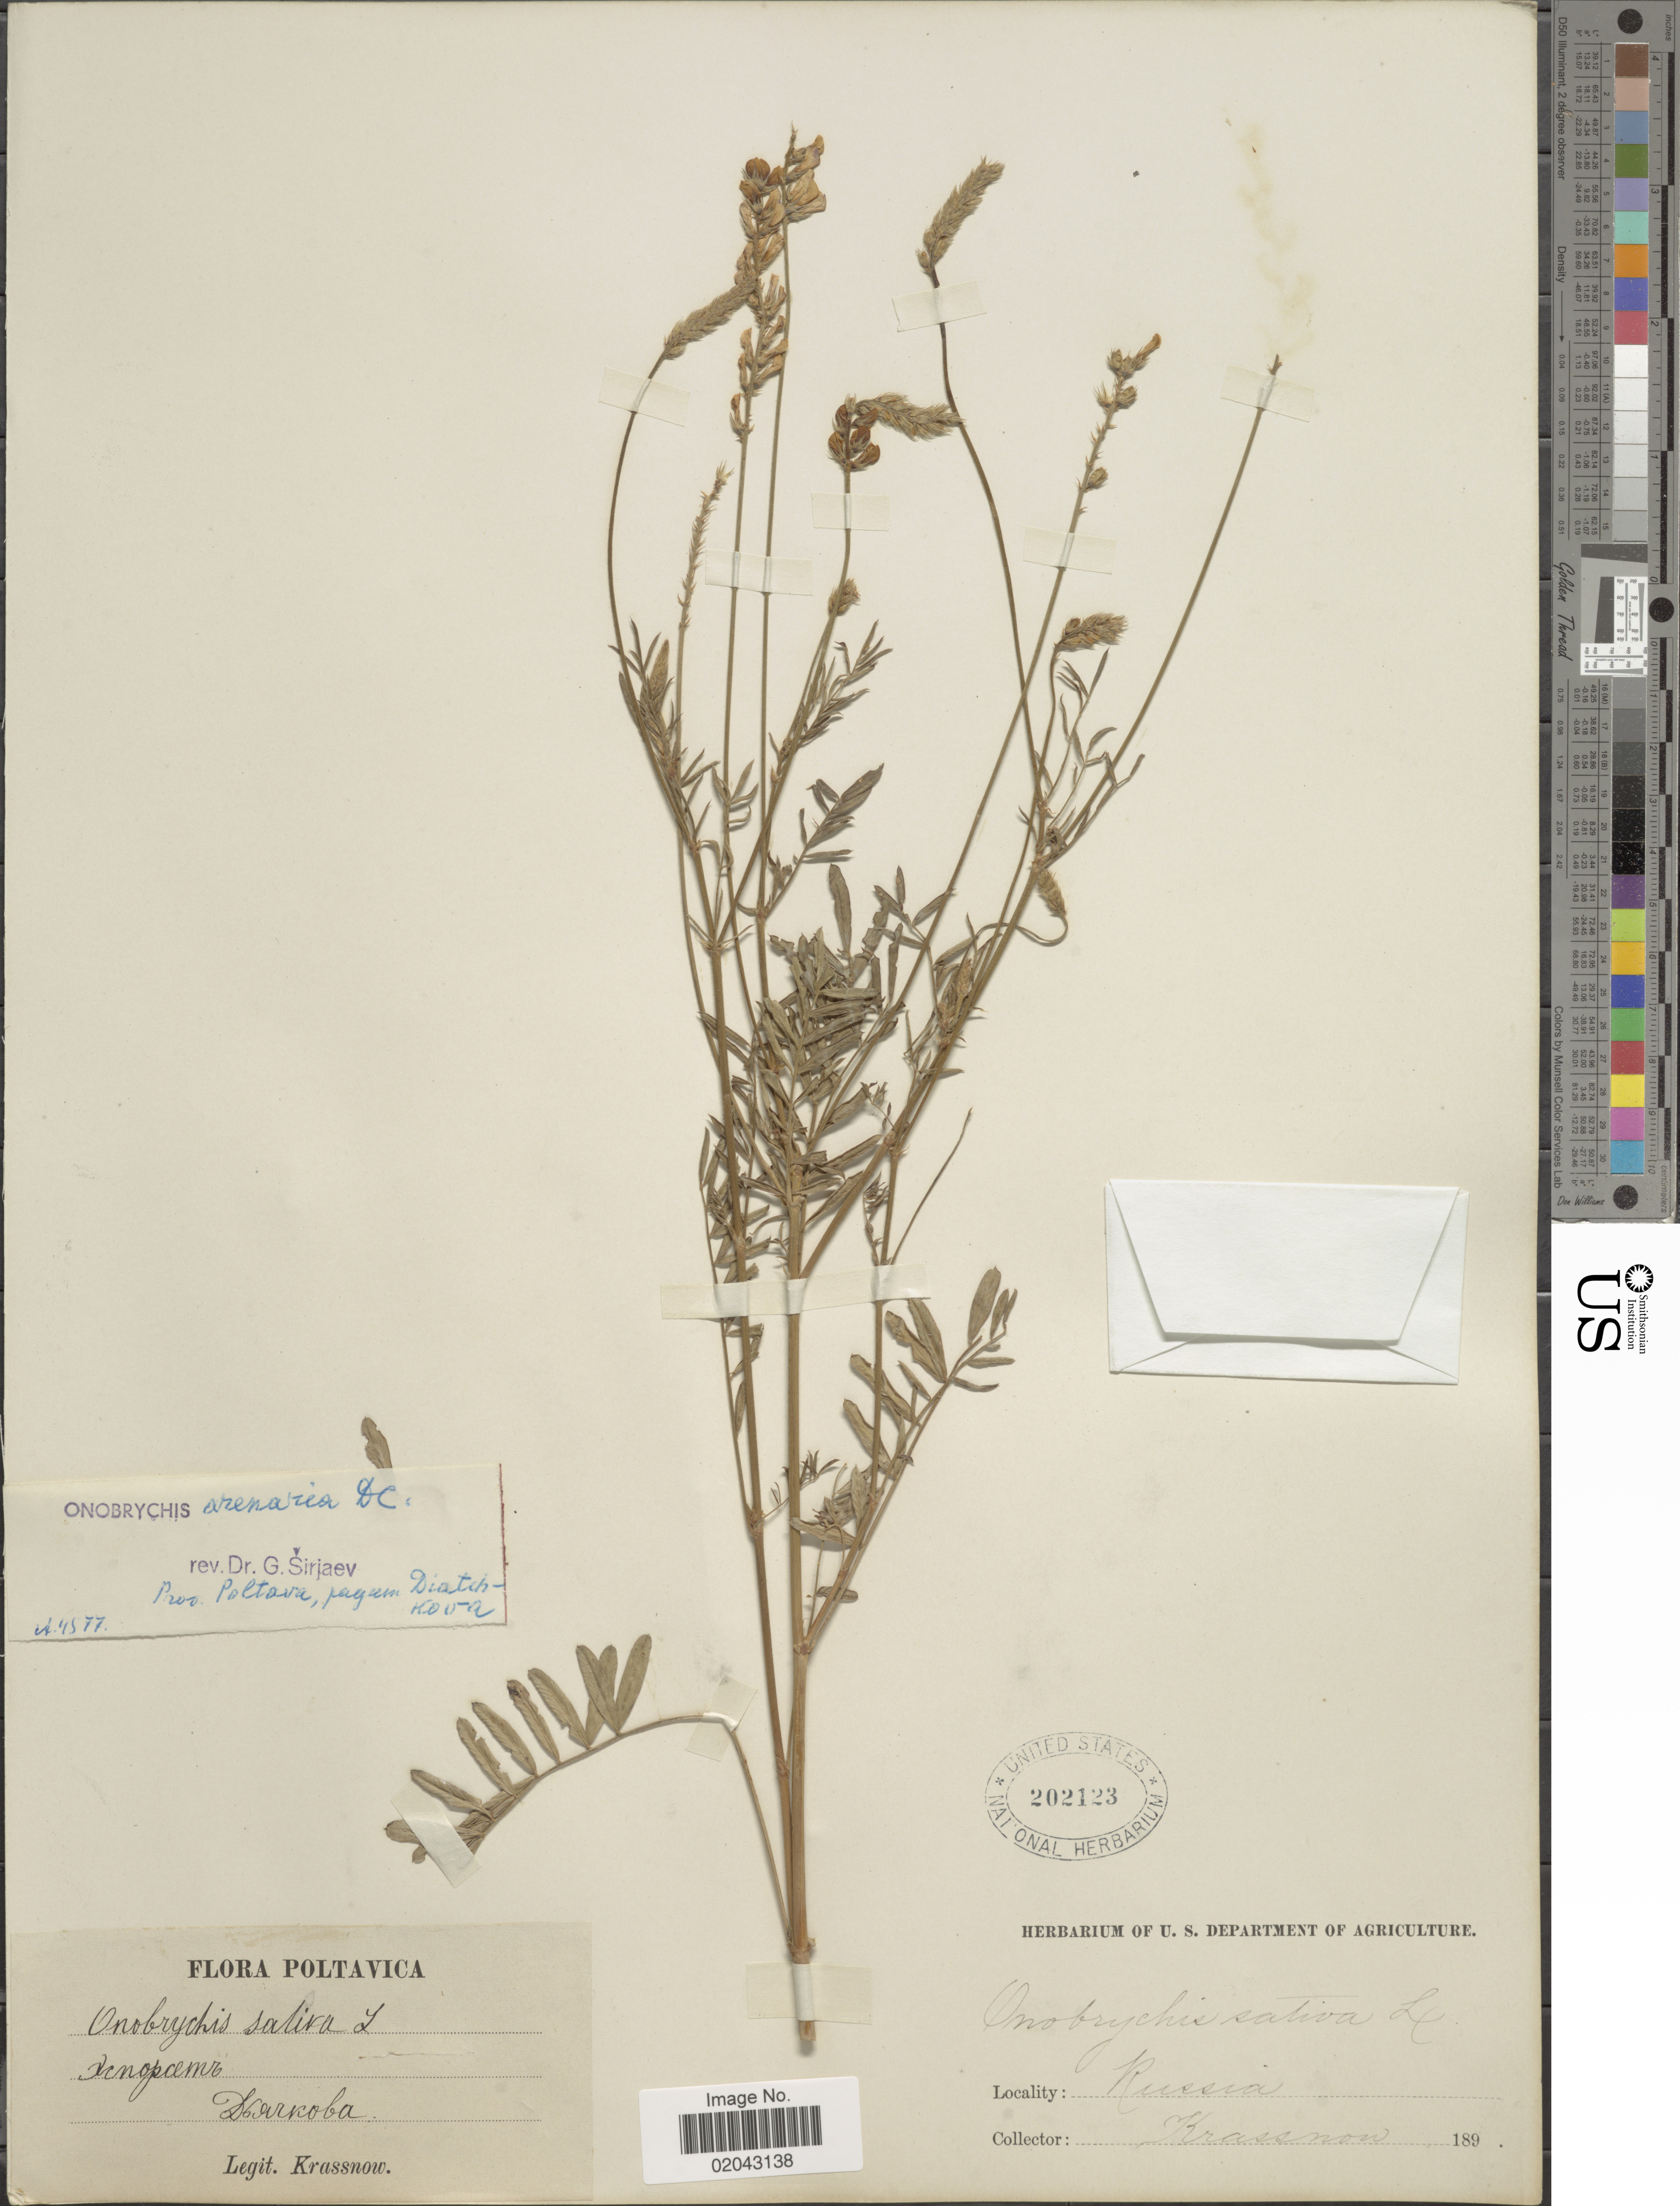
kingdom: Plantae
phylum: Tracheophyta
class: Magnoliopsida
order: Fabales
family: Fabaceae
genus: Onobrychis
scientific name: Onobrychis arenaria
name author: (Kit.) DC.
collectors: -. Krassnow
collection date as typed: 189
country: Ukraine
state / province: Poltava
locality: Dyachkove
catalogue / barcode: US 202123